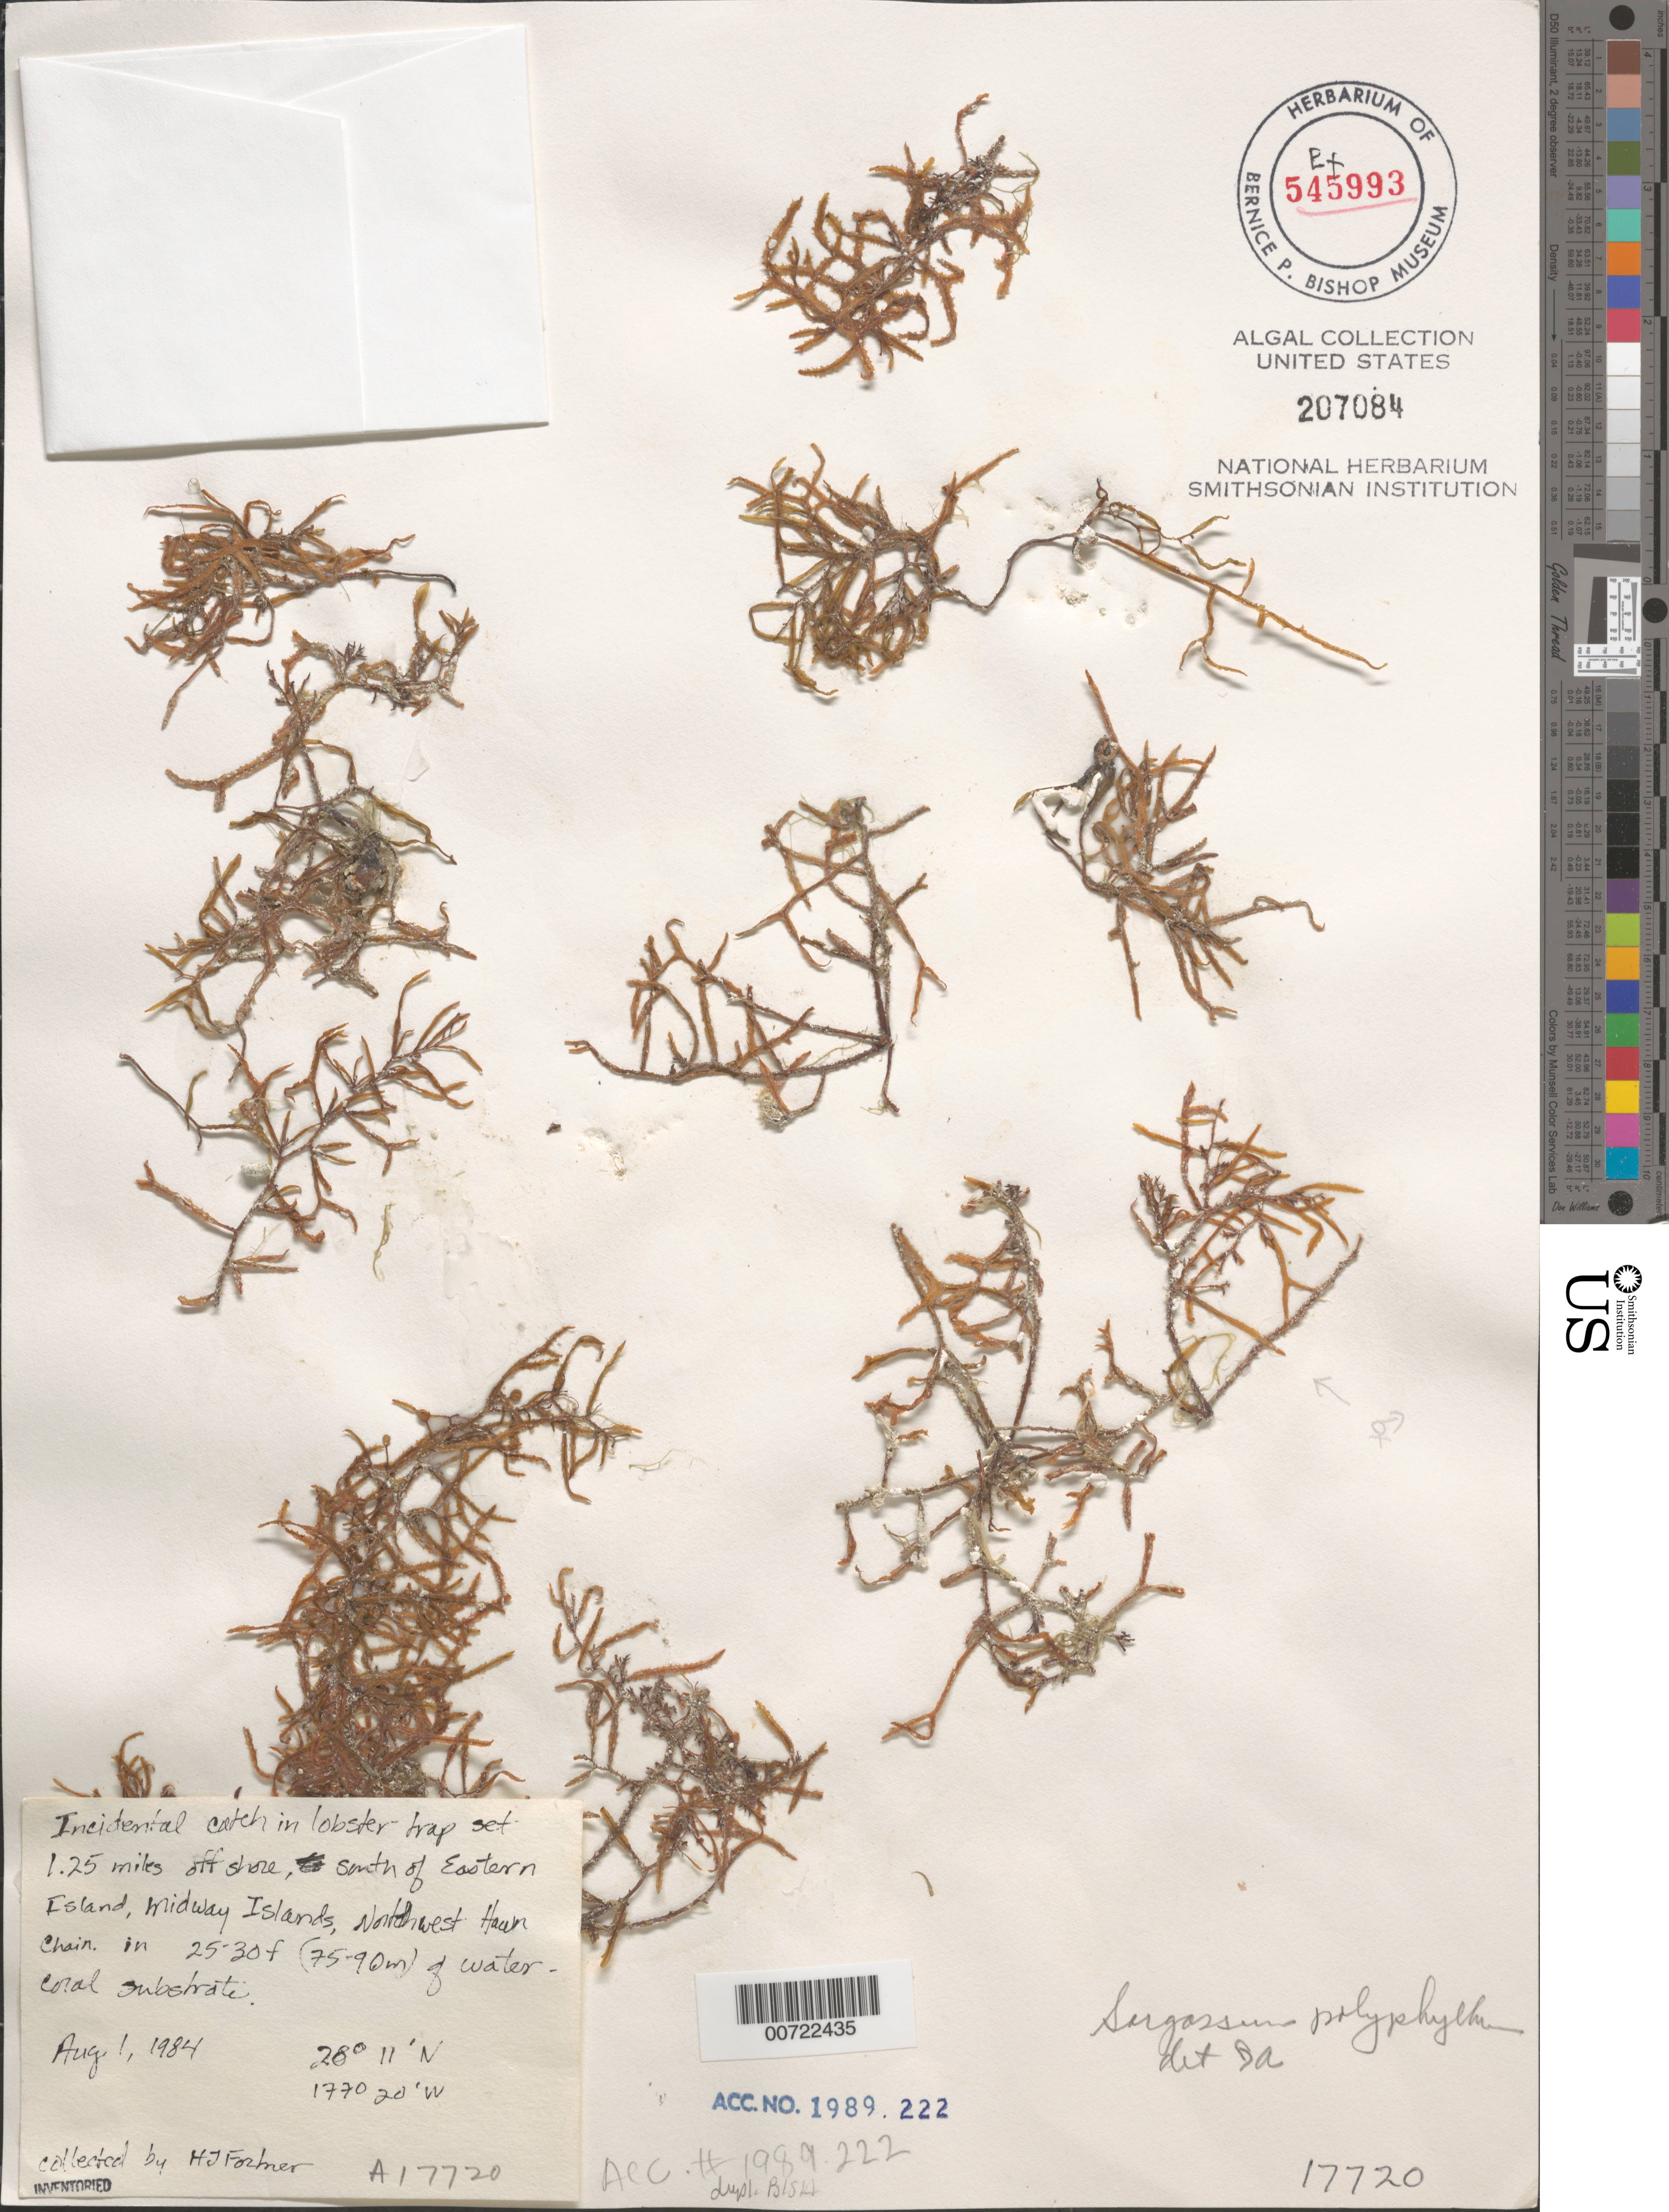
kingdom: Chromista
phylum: Ochrophyta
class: Phaeophyceae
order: Fucales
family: Sargassaceae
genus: Sargassum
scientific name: Sargassum polyphyllum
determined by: Abbott, Isabella A.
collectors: H. Fortner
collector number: IAA 17720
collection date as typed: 01 Aug 1984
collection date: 1984-08-01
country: U.S. Administered Pacific Islands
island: Midway Atoll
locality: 1.25 miles S of Eastern Island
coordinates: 28 11' N, 177 20' W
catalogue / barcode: US 207084